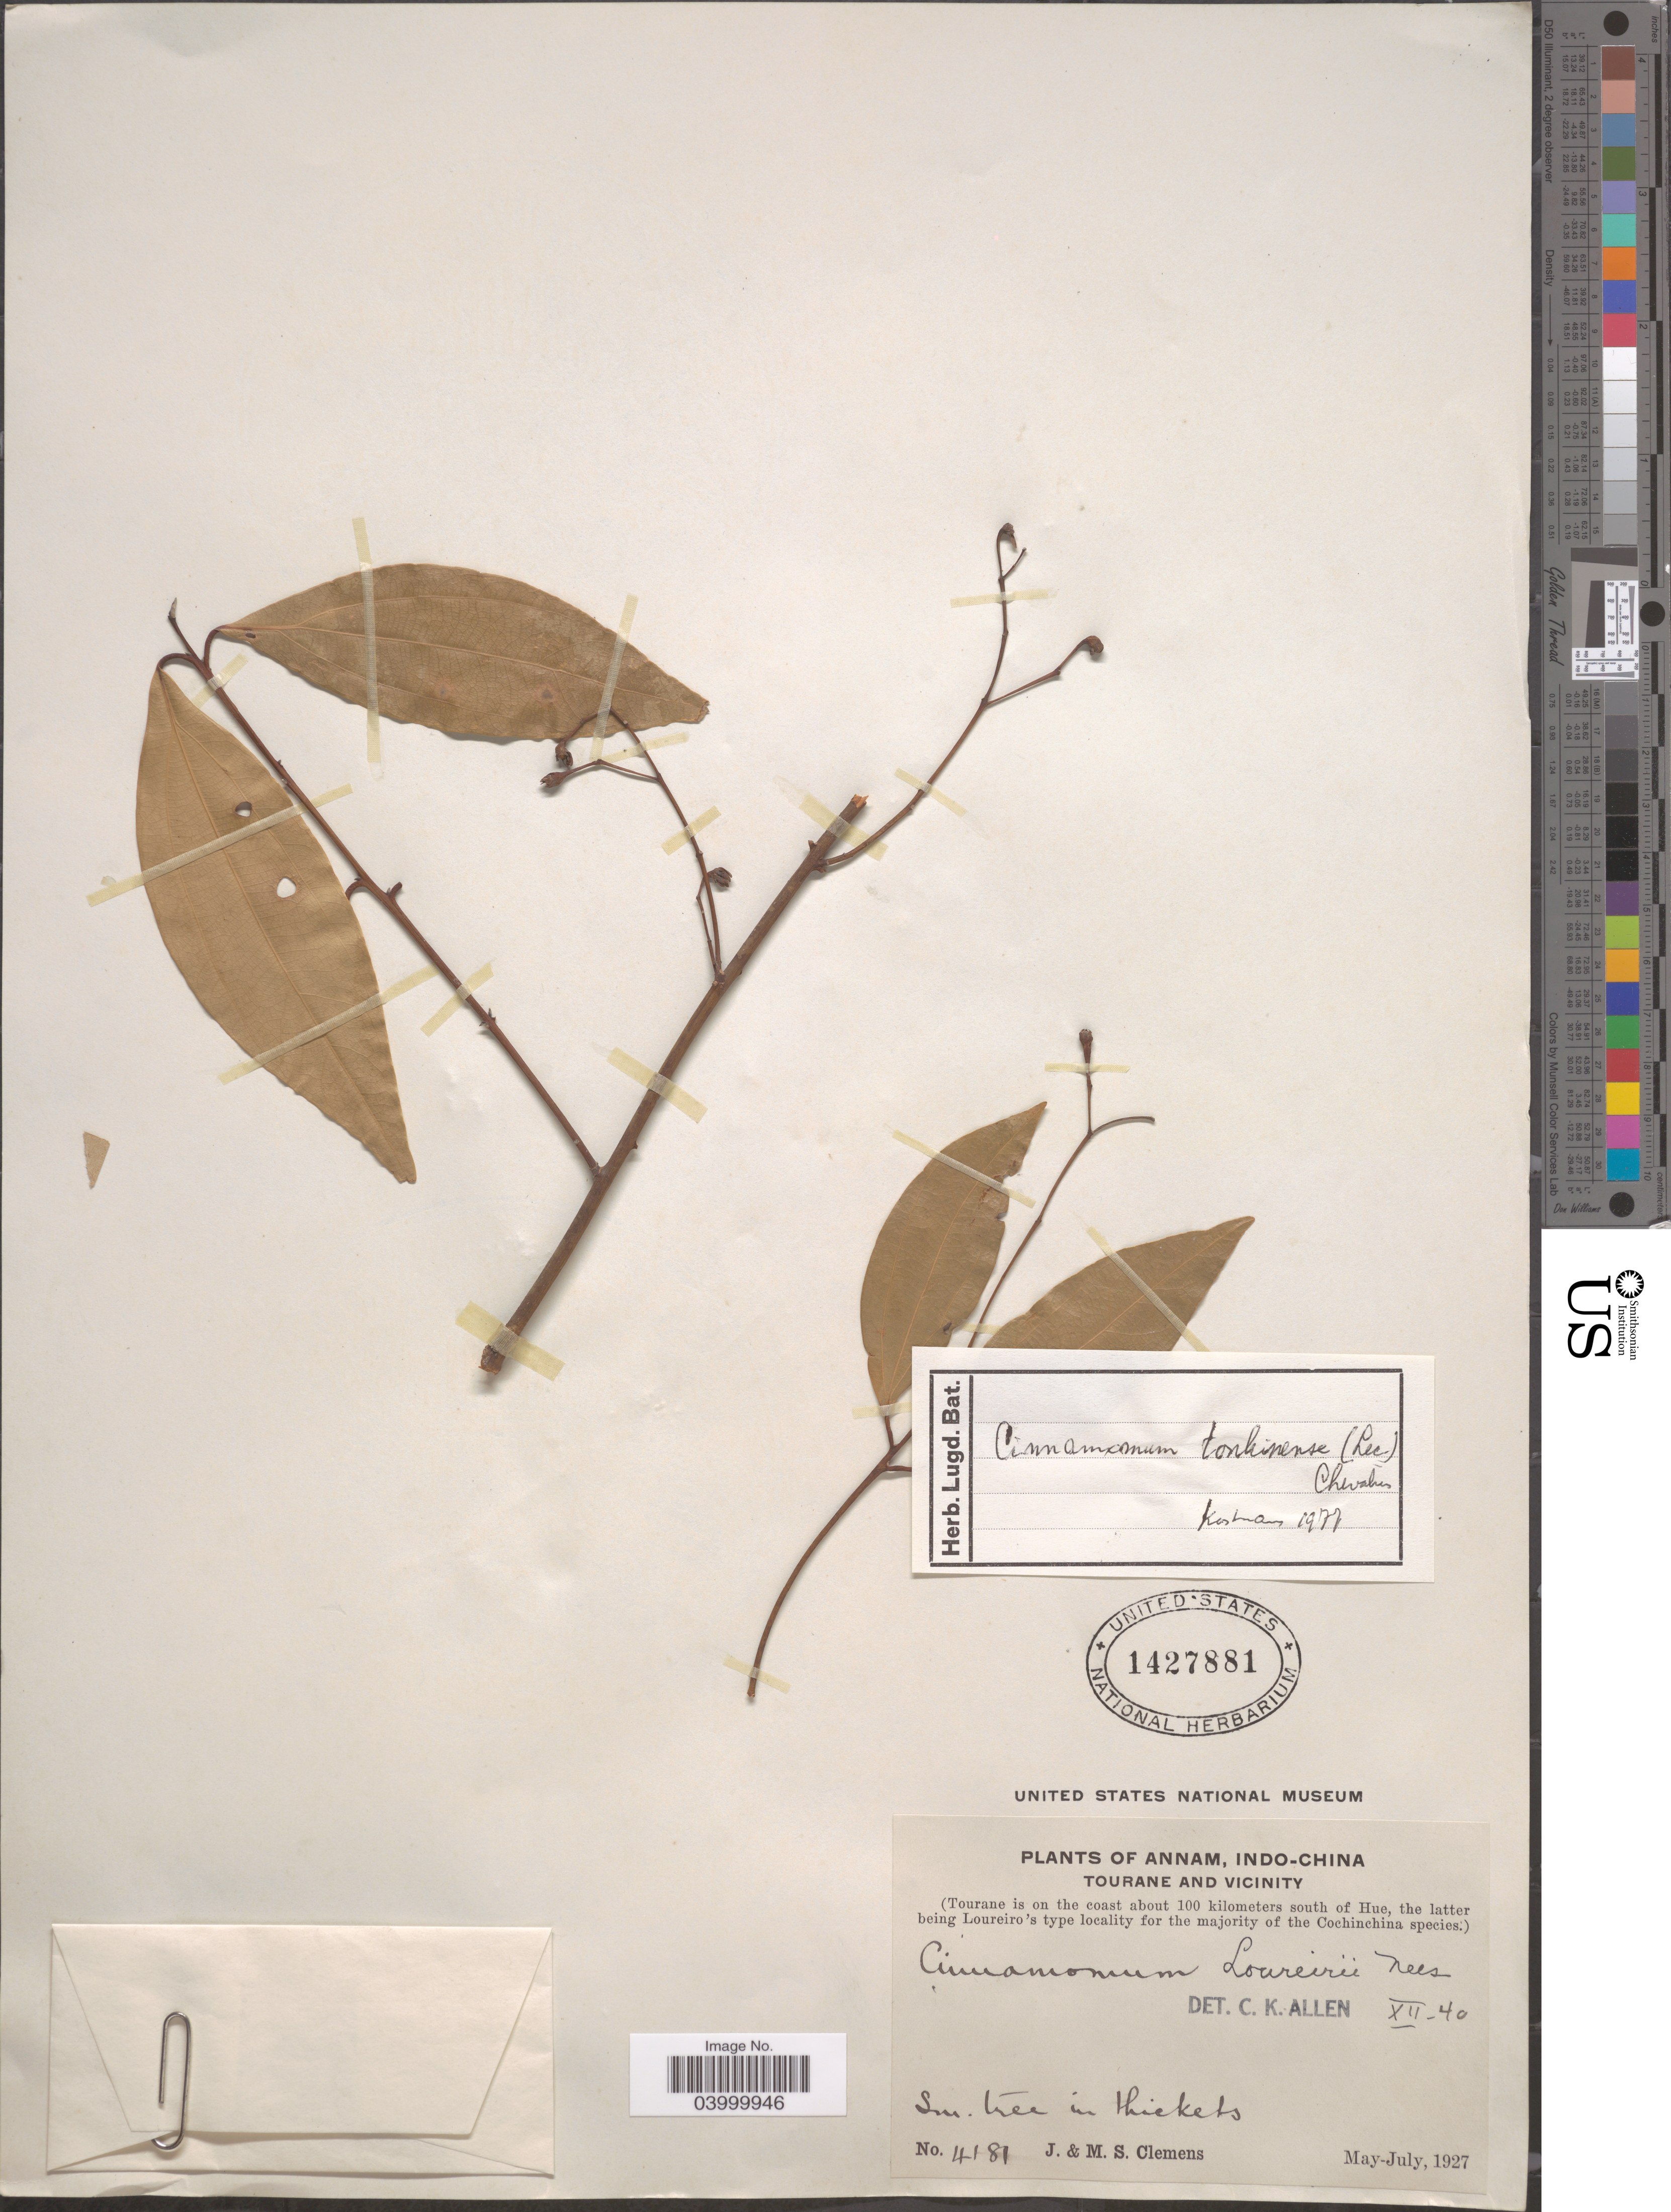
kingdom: Plantae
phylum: Tracheophyta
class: Magnoliopsida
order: Laurales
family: Lauraceae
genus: Cinnamomum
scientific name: Cinnamomum tonkinense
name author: A. Chev.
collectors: J. Clemens & M. S. Clemens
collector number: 4181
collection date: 1927-05/1927-07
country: Vietnam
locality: Annam, Indo-China. Tourane and Vicinity. (Tourane is on the coast about 100 kilometers south of Hue, the latter being Loureiro's type locality for the majority of the Cochinchina species).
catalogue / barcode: US 1427881